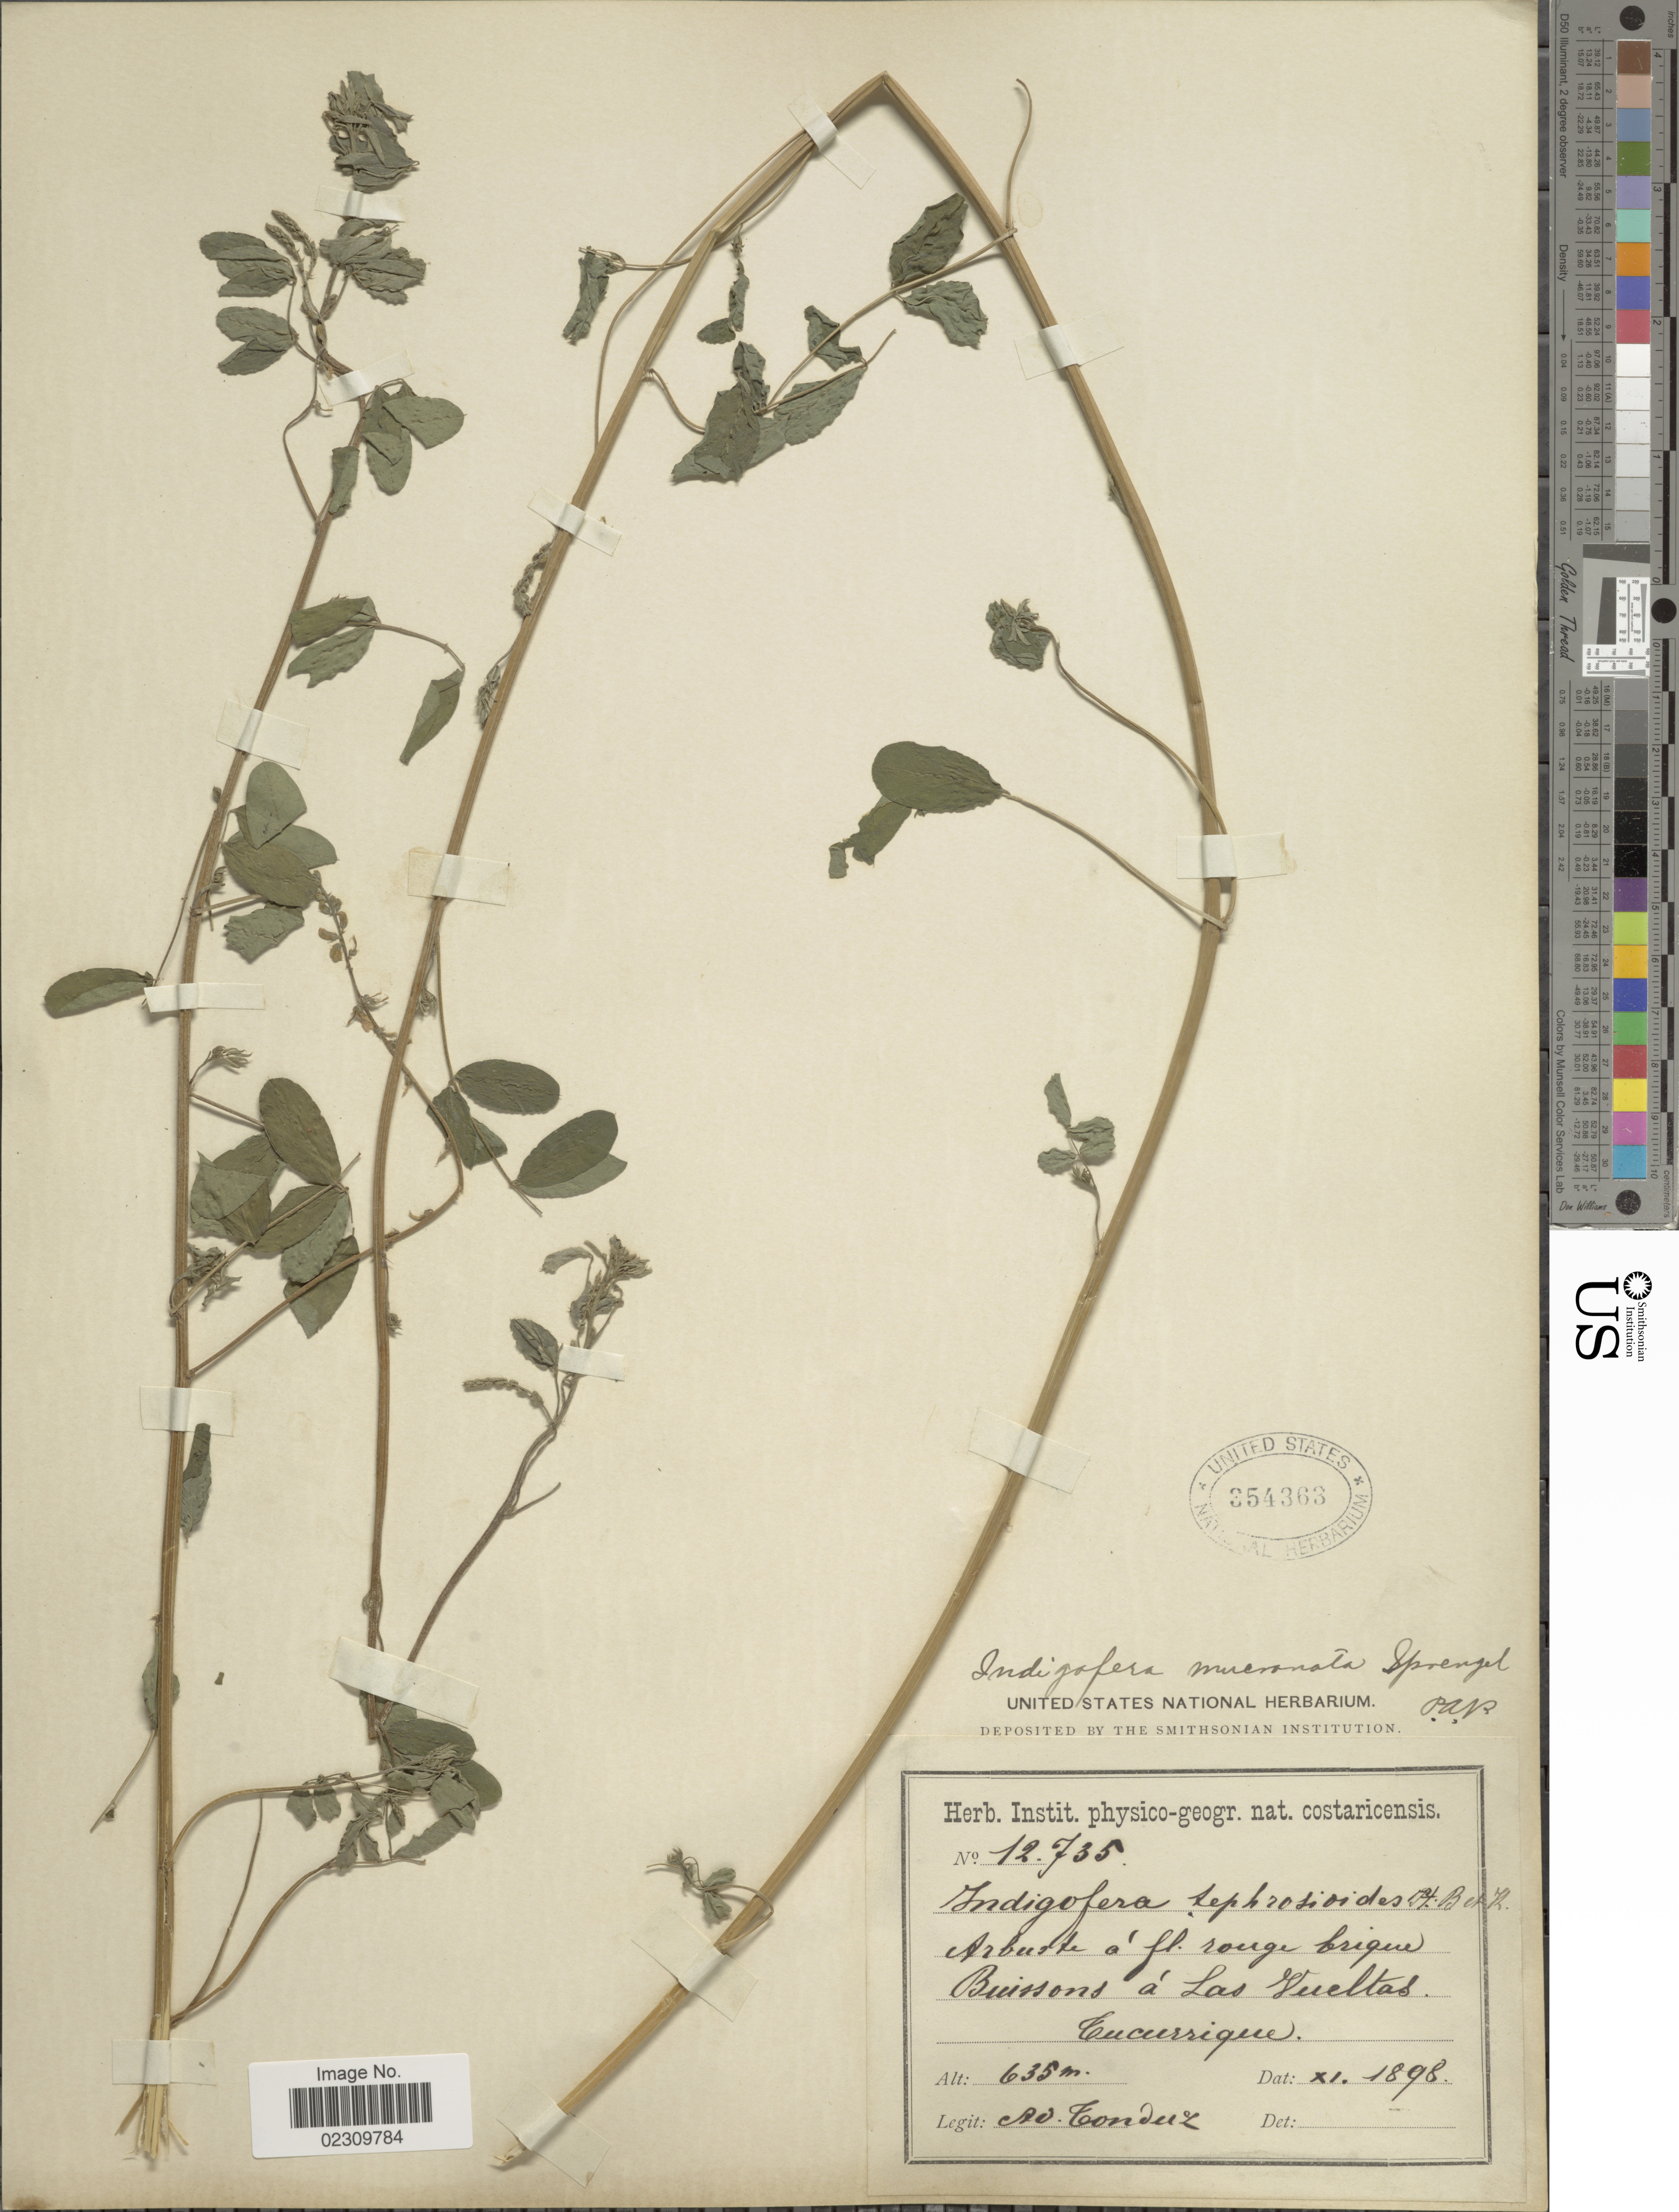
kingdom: Plantae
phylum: Tracheophyta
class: Magnoliopsida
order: Fabales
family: Fabaceae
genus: Indigofera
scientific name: Indigofera mucronata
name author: Lam.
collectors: A. Tonduz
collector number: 12735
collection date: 1898-11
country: Costa Rica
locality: Buissons a Las Vueltas Tucurrique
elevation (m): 635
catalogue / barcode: US 354363